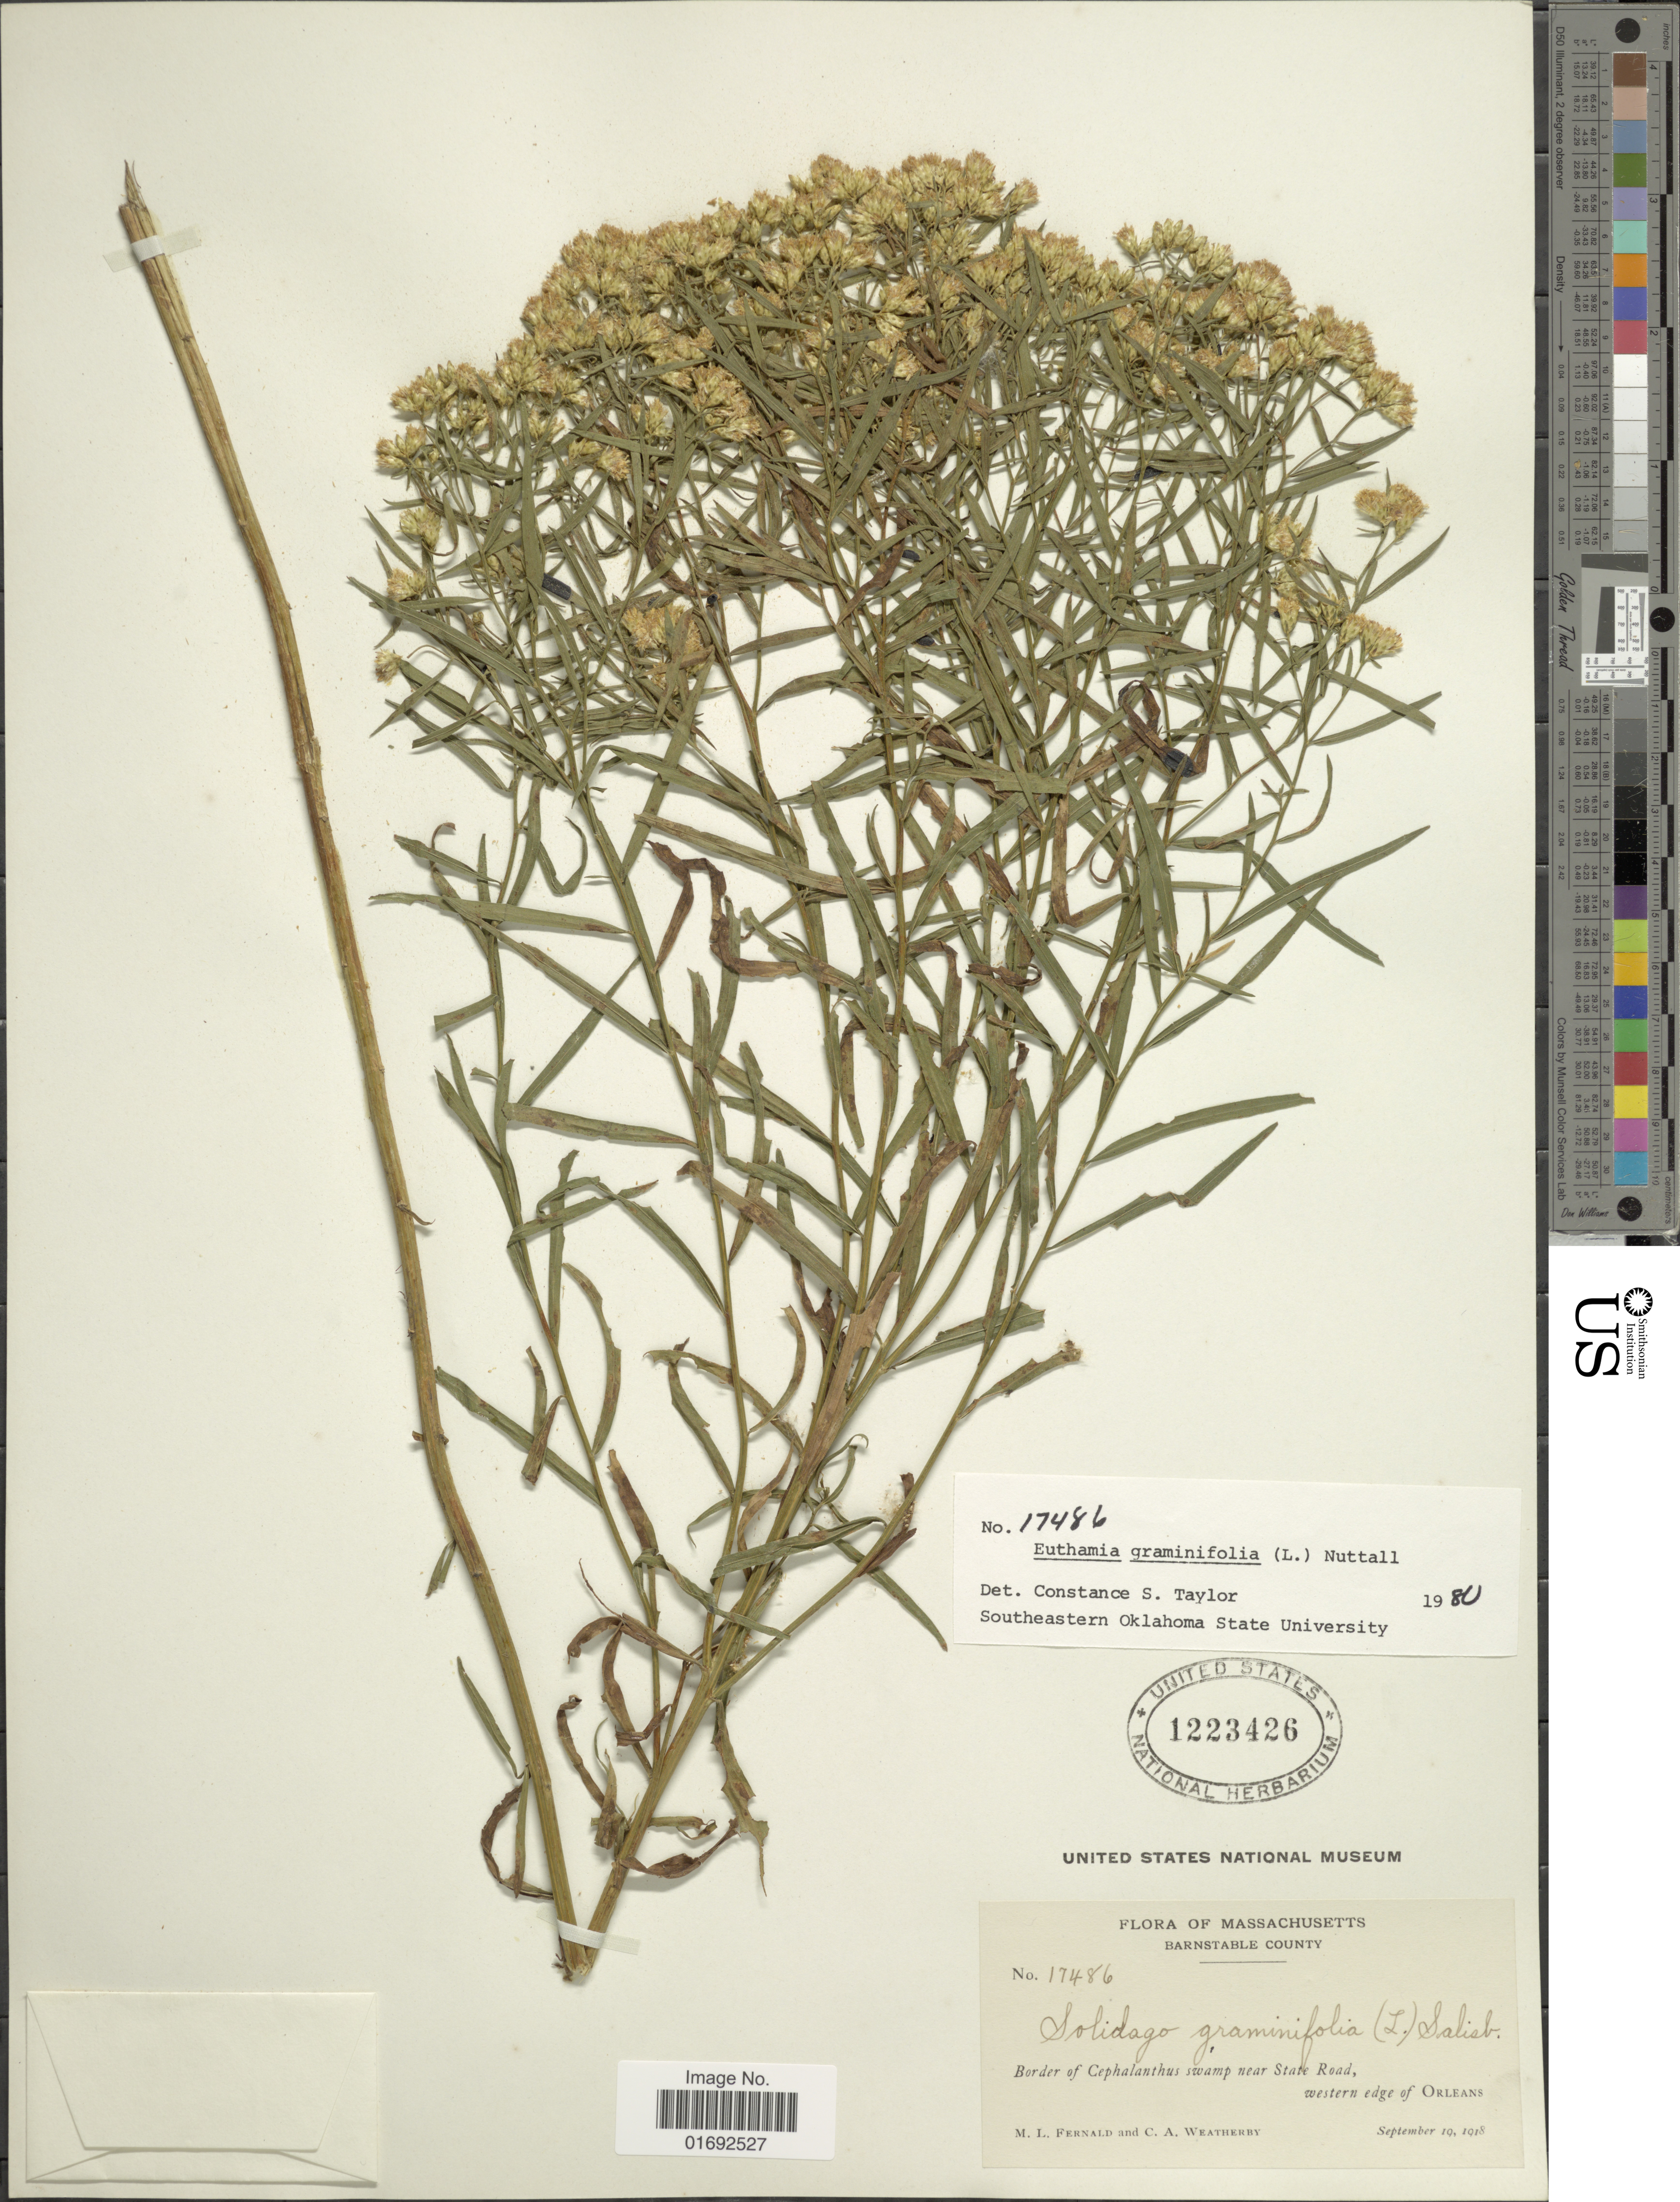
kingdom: Plantae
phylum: Tracheophyta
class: Magnoliopsida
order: Asterales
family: Asteraceae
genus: Euthamia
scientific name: Euthamia graminifolia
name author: (L.) Nutt.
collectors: M. L. Fernald & C. A. Weatherby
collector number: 17486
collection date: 1918-09-19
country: United States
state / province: Massachusetts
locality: Barnstable County, border of Cephalanthus swamp near State Road, western edge of Orleans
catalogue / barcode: US 1223426